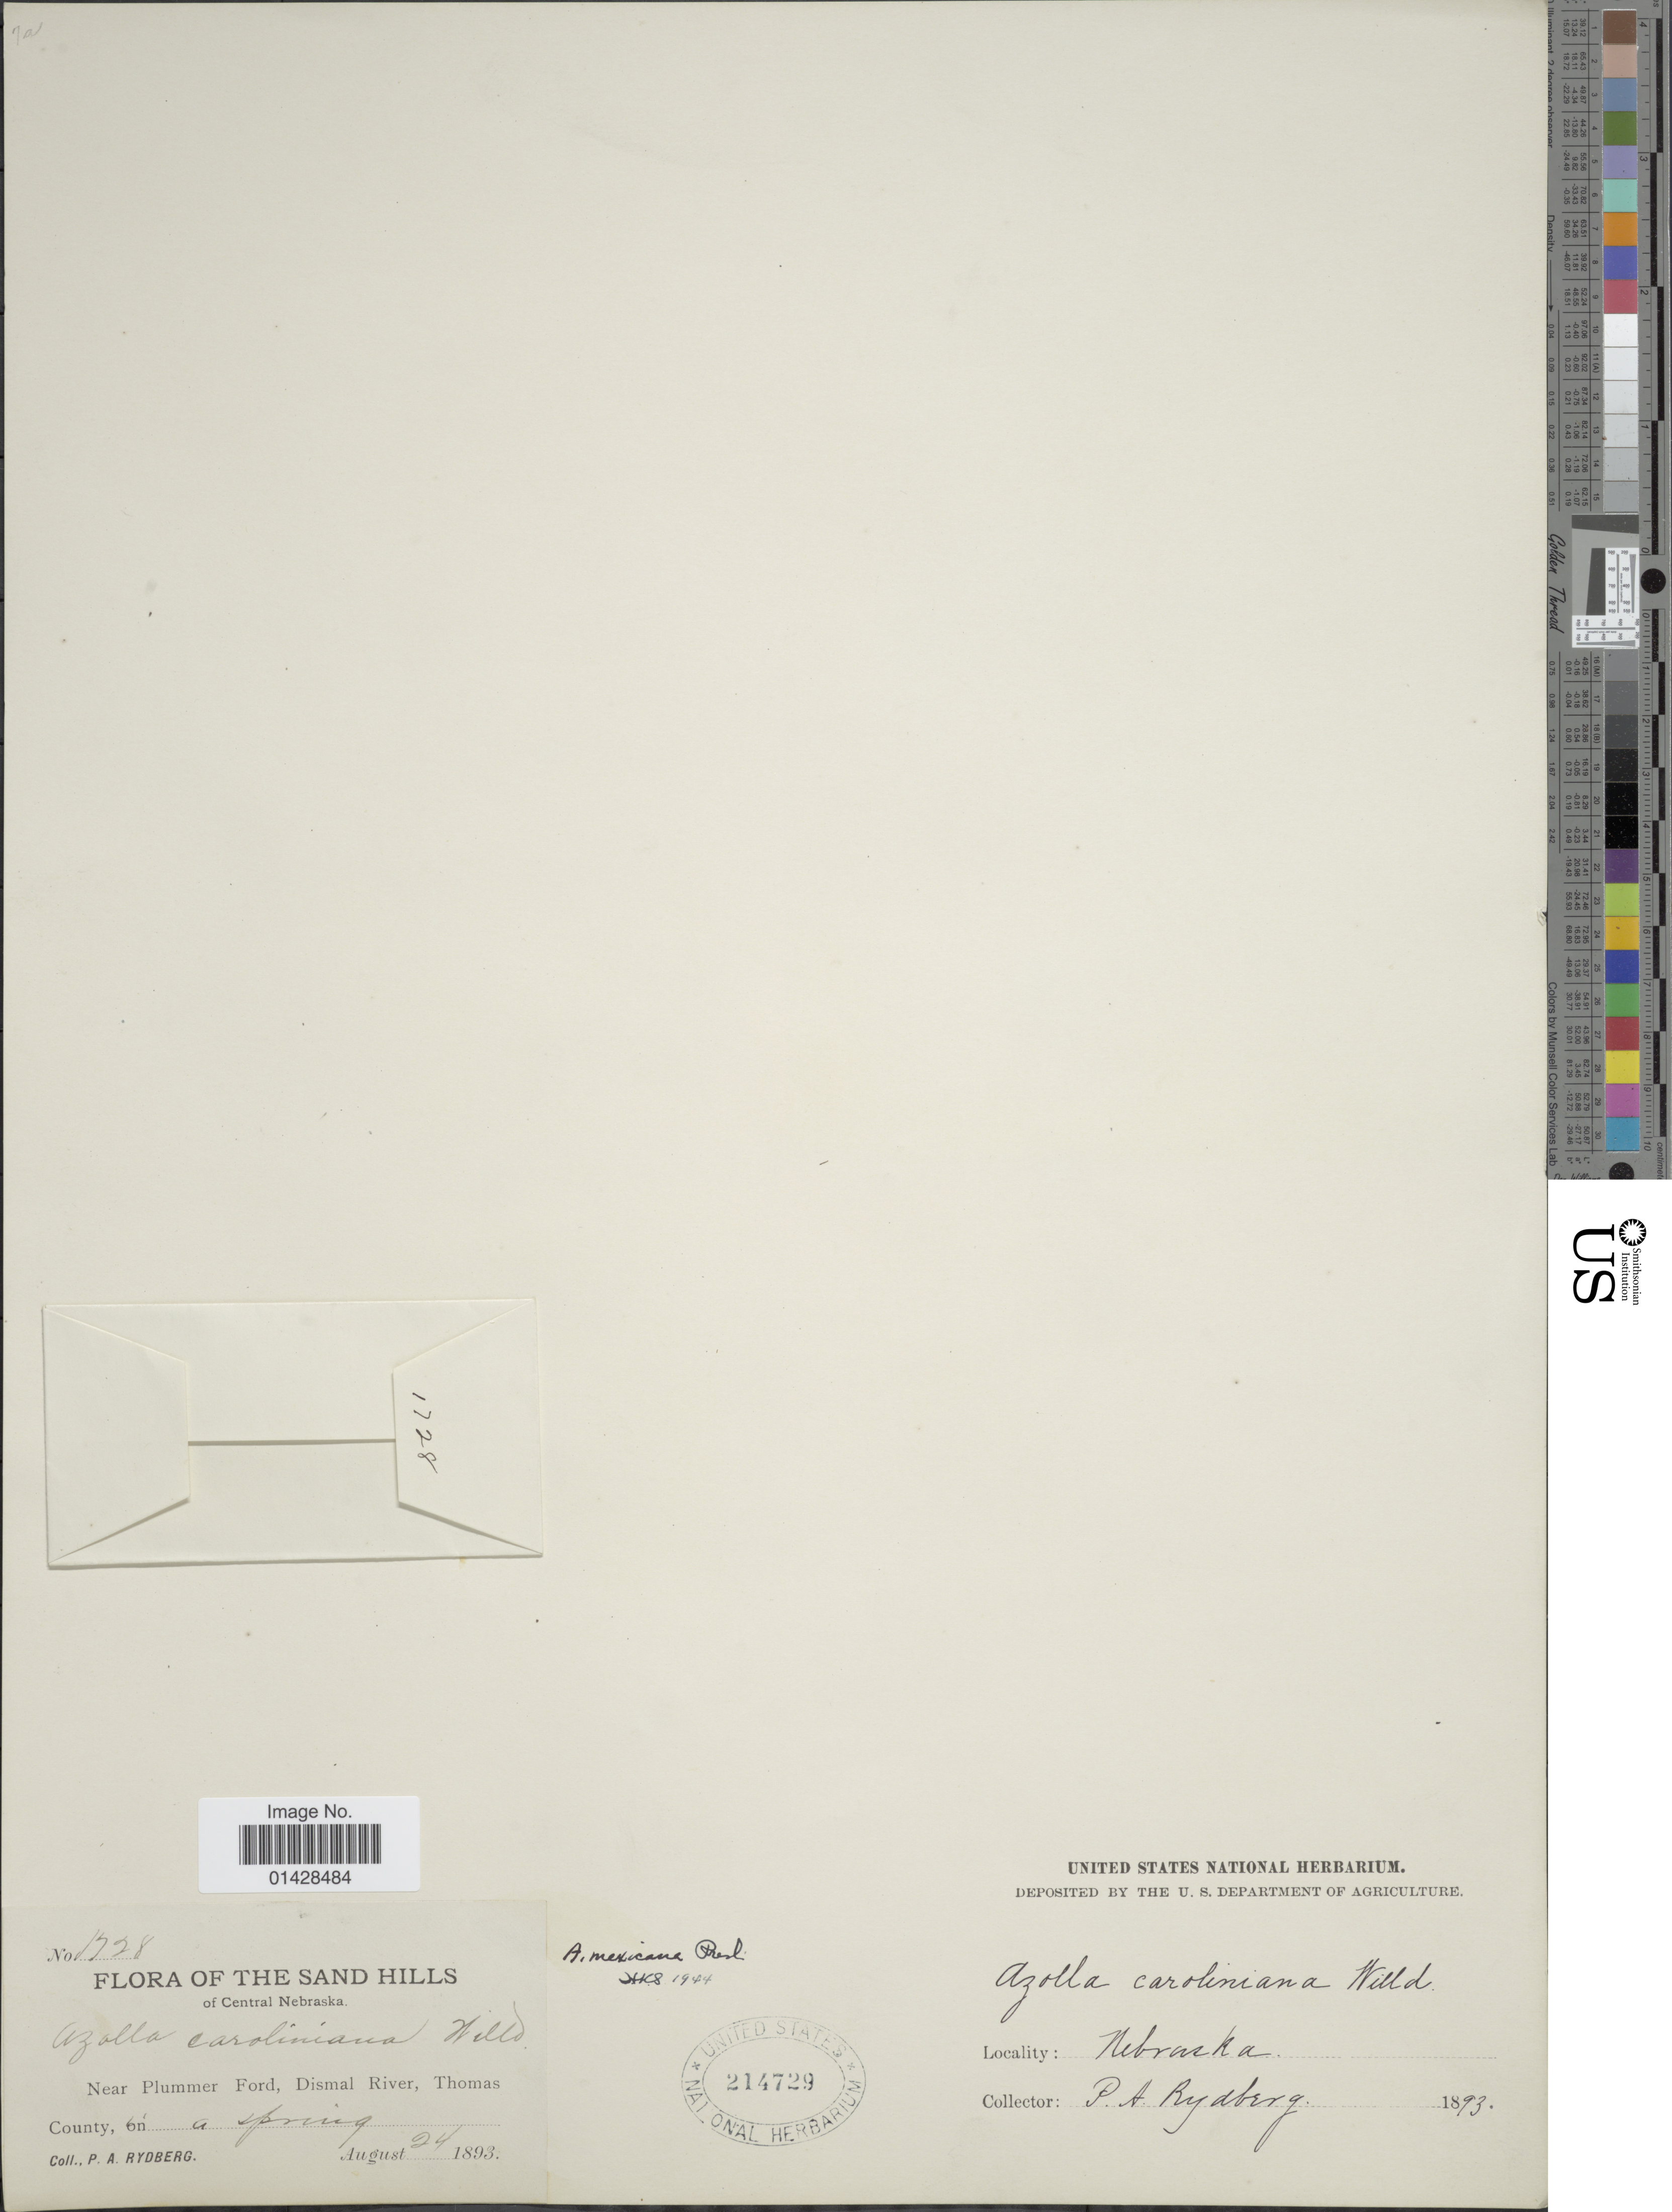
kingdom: Plantae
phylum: Tracheophyta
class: Polypodiopsida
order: Salviniales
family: Salviniaceae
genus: Azolla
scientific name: Azolla mexicana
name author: C. Presl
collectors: P. A. Rydberg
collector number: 1728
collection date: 1893-08-24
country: United States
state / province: Nebraska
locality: The Sand Hills of Central Nebraska, Near Plummer, Dismal River, Thomas County, on a spring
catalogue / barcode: US 214729